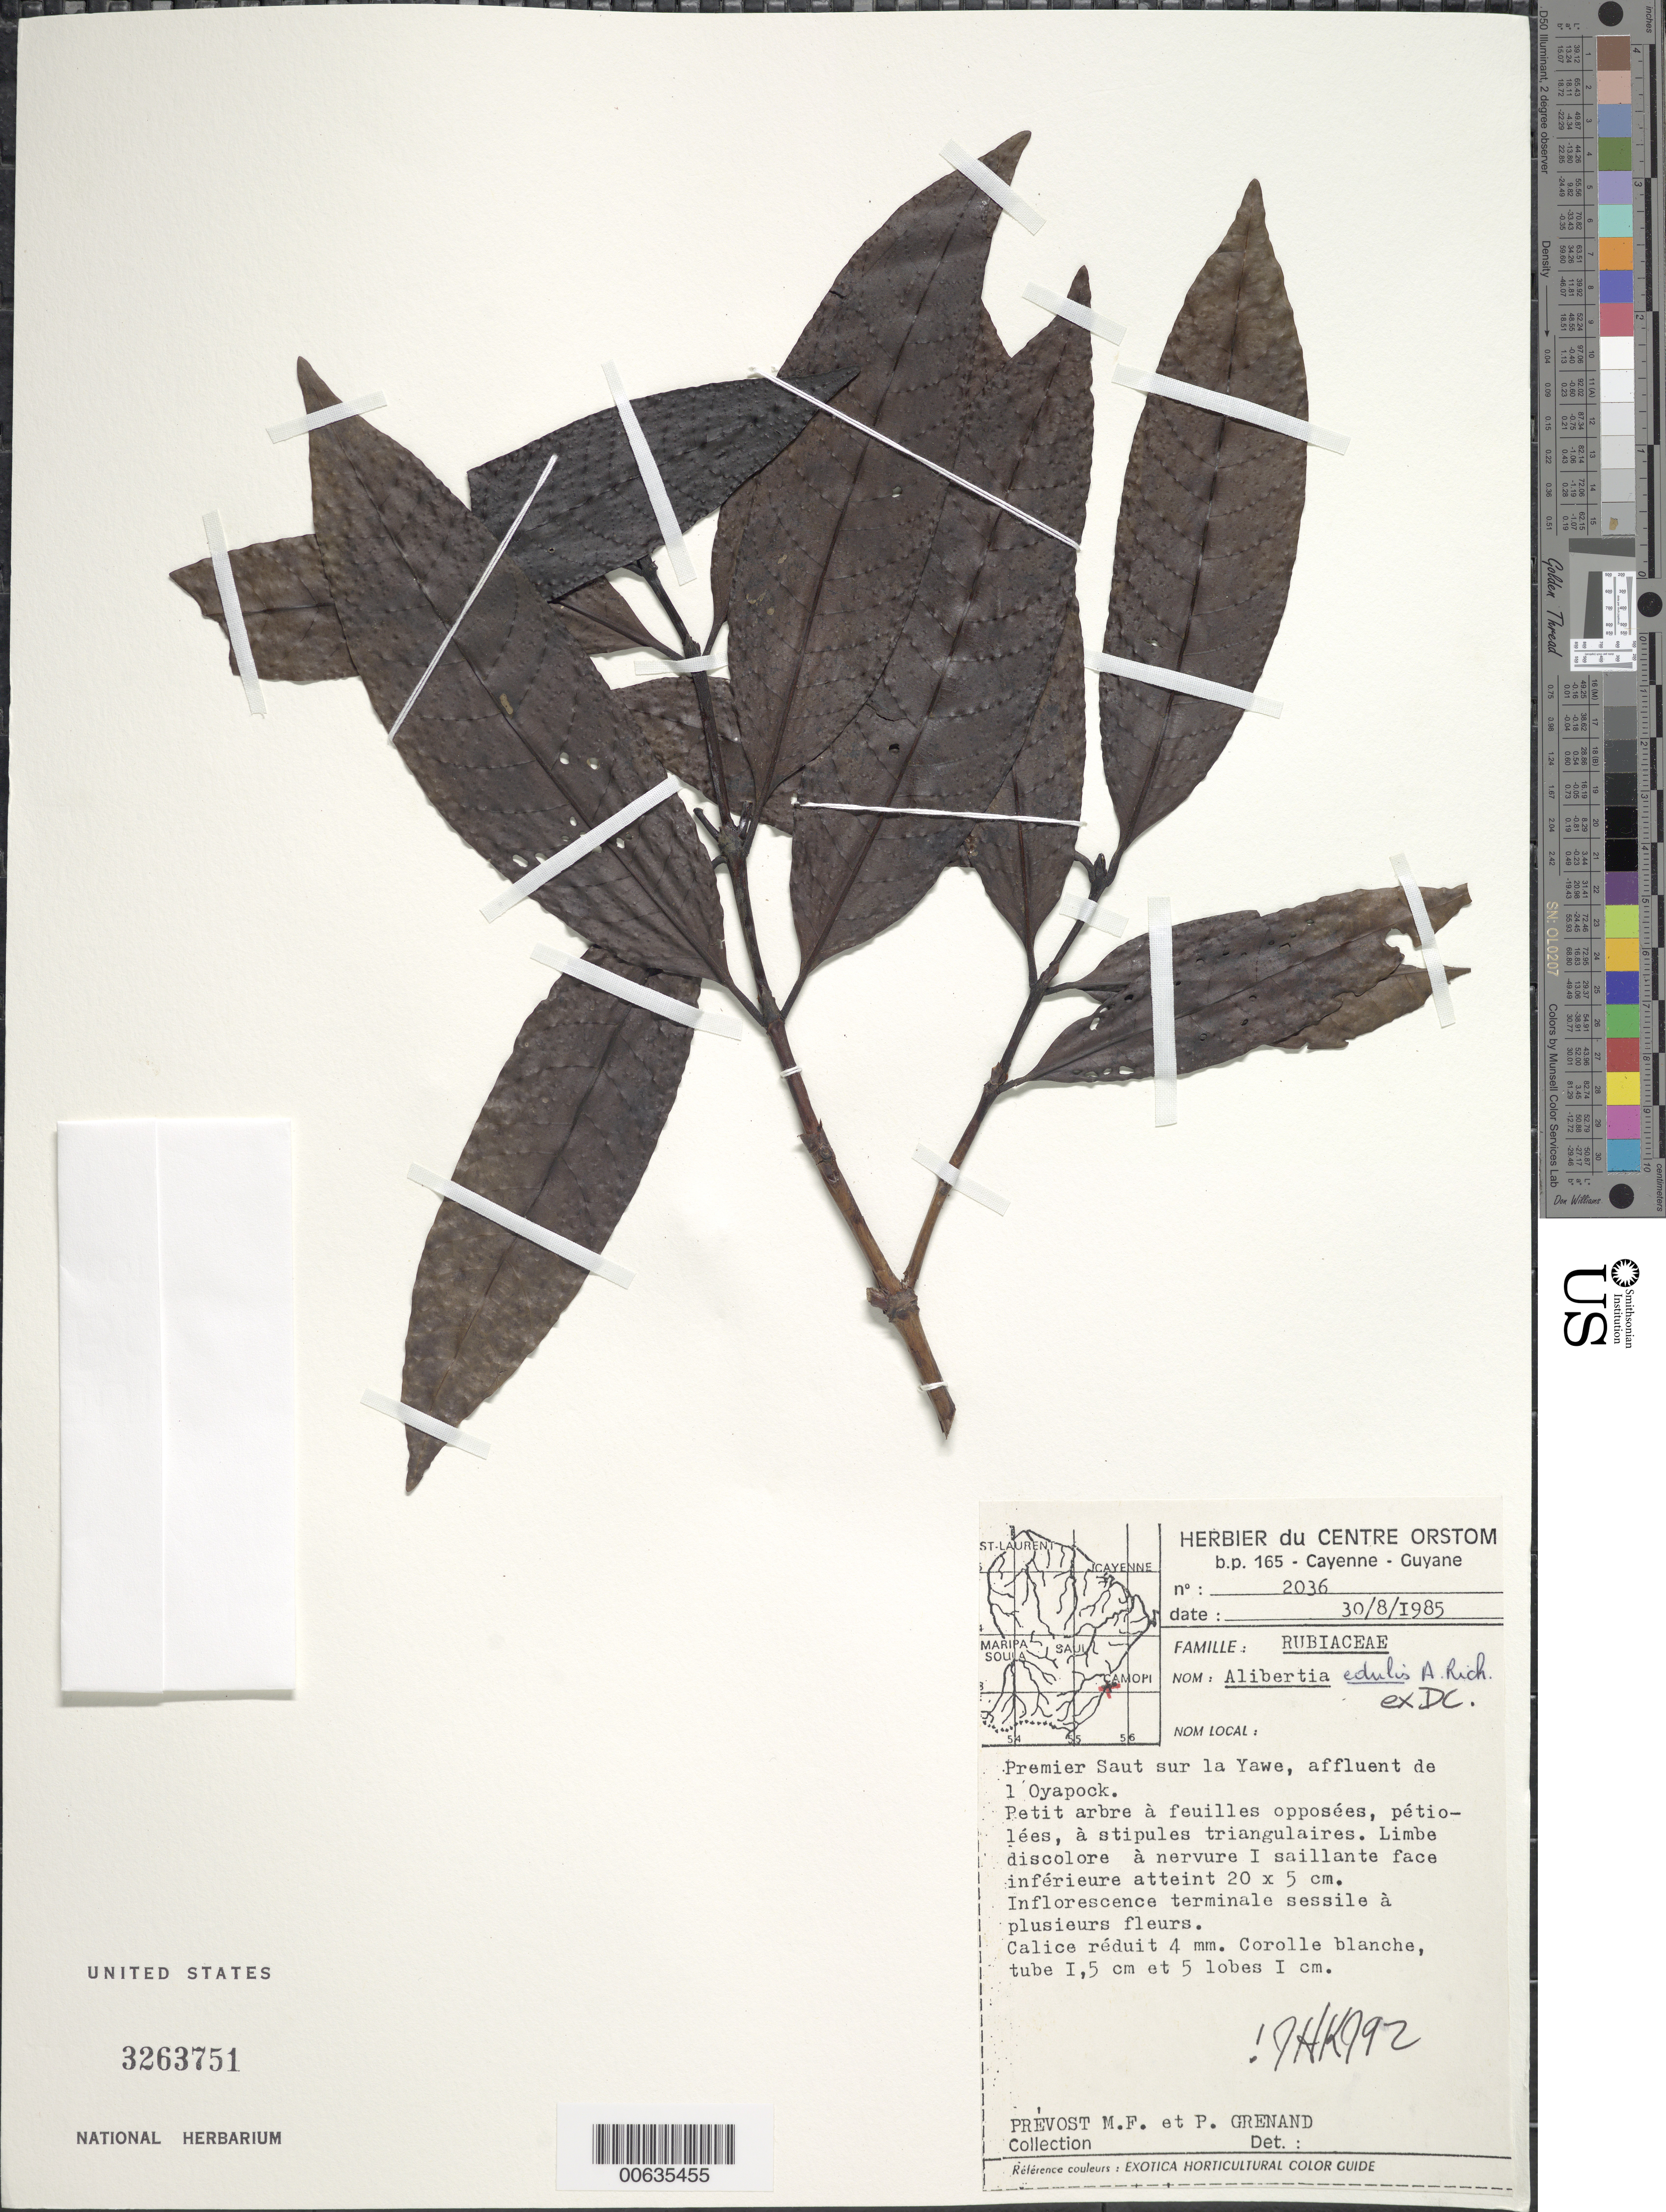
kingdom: Plantae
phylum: Tracheophyta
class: Magnoliopsida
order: Gentianales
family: Rubiaceae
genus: Alibertia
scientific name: Alibertia edulis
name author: (Rich.) A. Rich. ex DC.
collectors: M.-F. Prévost & P. Grenand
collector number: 2036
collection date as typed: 30-Aug-85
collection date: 1985-08-30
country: French Guiana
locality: Premier Saut sur la Yawe, affluent de l'Oyapock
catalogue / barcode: US 3263751